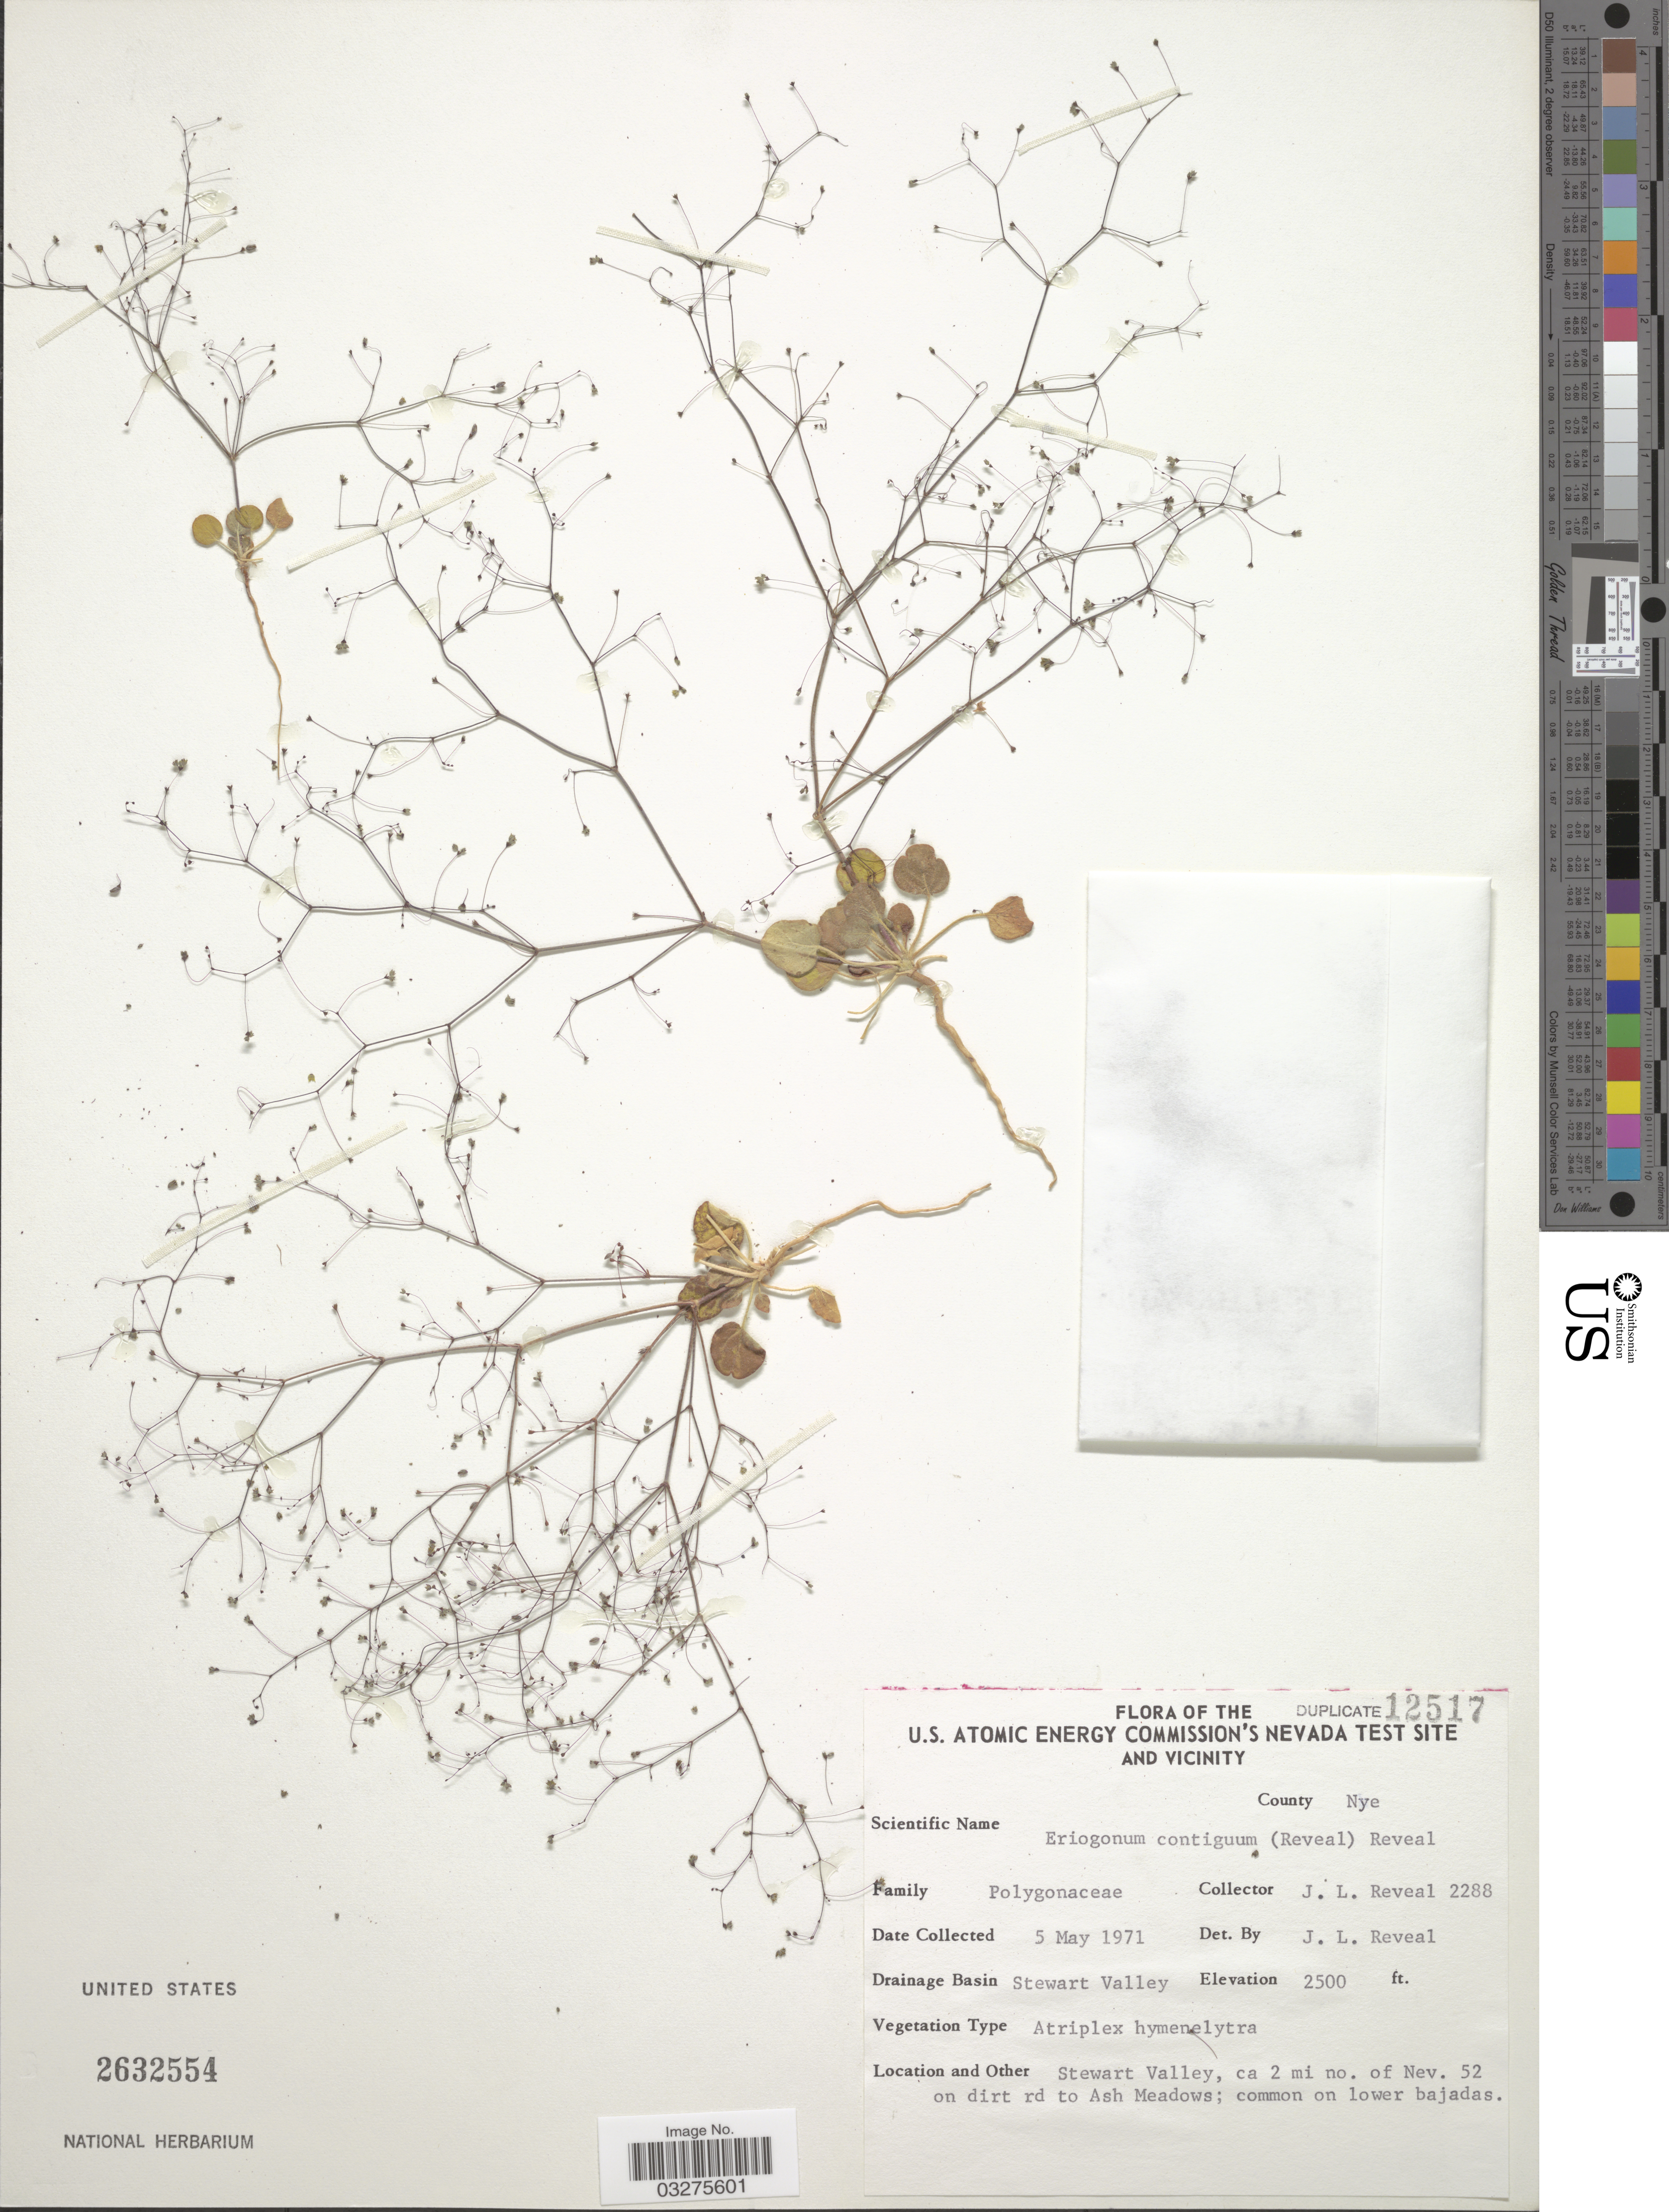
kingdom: Plantae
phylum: Tracheophyta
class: Magnoliopsida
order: Caryophyllales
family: Polygonaceae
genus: Eriogonum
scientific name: Eriogonum contiguum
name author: (Reveal) Reveal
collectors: J. L. Reveal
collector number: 2288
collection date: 1971-05-05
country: United States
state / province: Nevada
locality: U.S. Atomic Energy Commission's Nevada Test Site and vicinity. County Nye. Drainage Basin Stewart Valley. Stewart Valley, ca 2 mi no. of Nev. 52 on dirt rd to Ash Meadows.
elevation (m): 762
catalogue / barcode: US 2632554